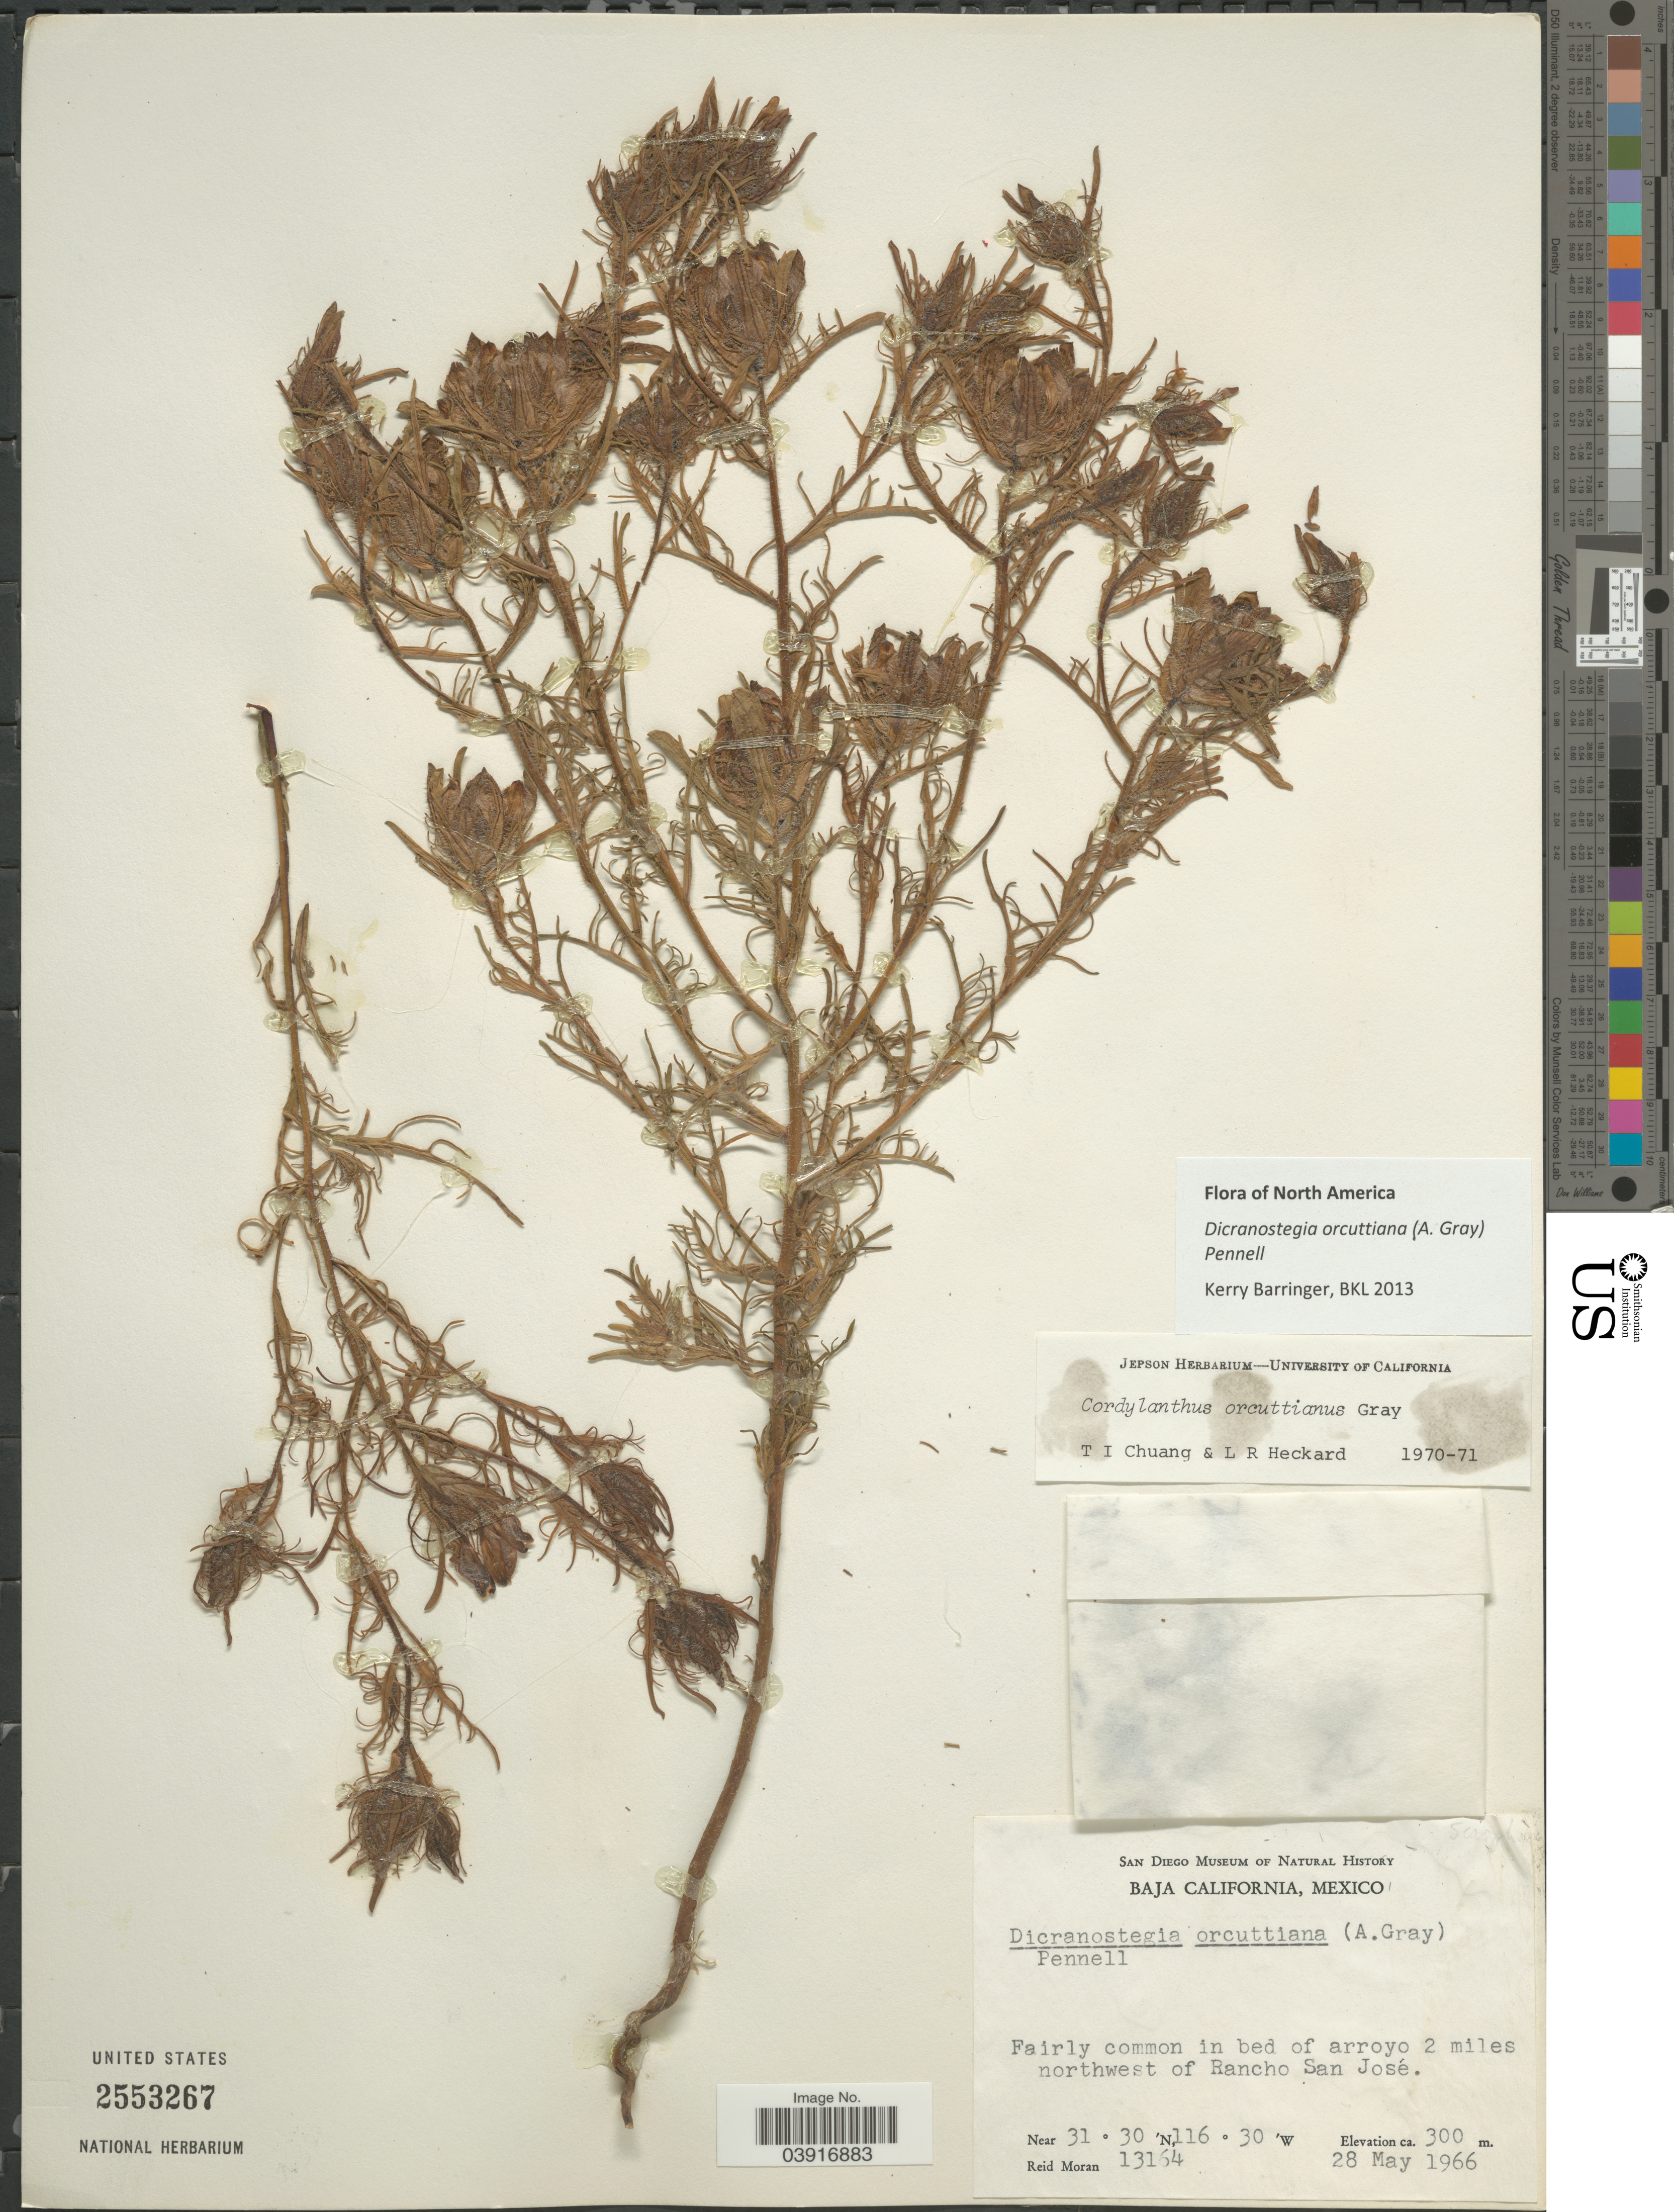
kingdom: Plantae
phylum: Tracheophyta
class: Magnoliopsida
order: Lamiales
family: Orobanchaceae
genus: Dicranostegia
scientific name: Dicranostegia orcuttiana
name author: (A. Gray) Pennell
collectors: R. Moran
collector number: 13164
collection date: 1966-05-28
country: Mexico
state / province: Baja California Norte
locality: In bed of arroyo 2 miles northwest of Rancho San José.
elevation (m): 300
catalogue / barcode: US 2553267